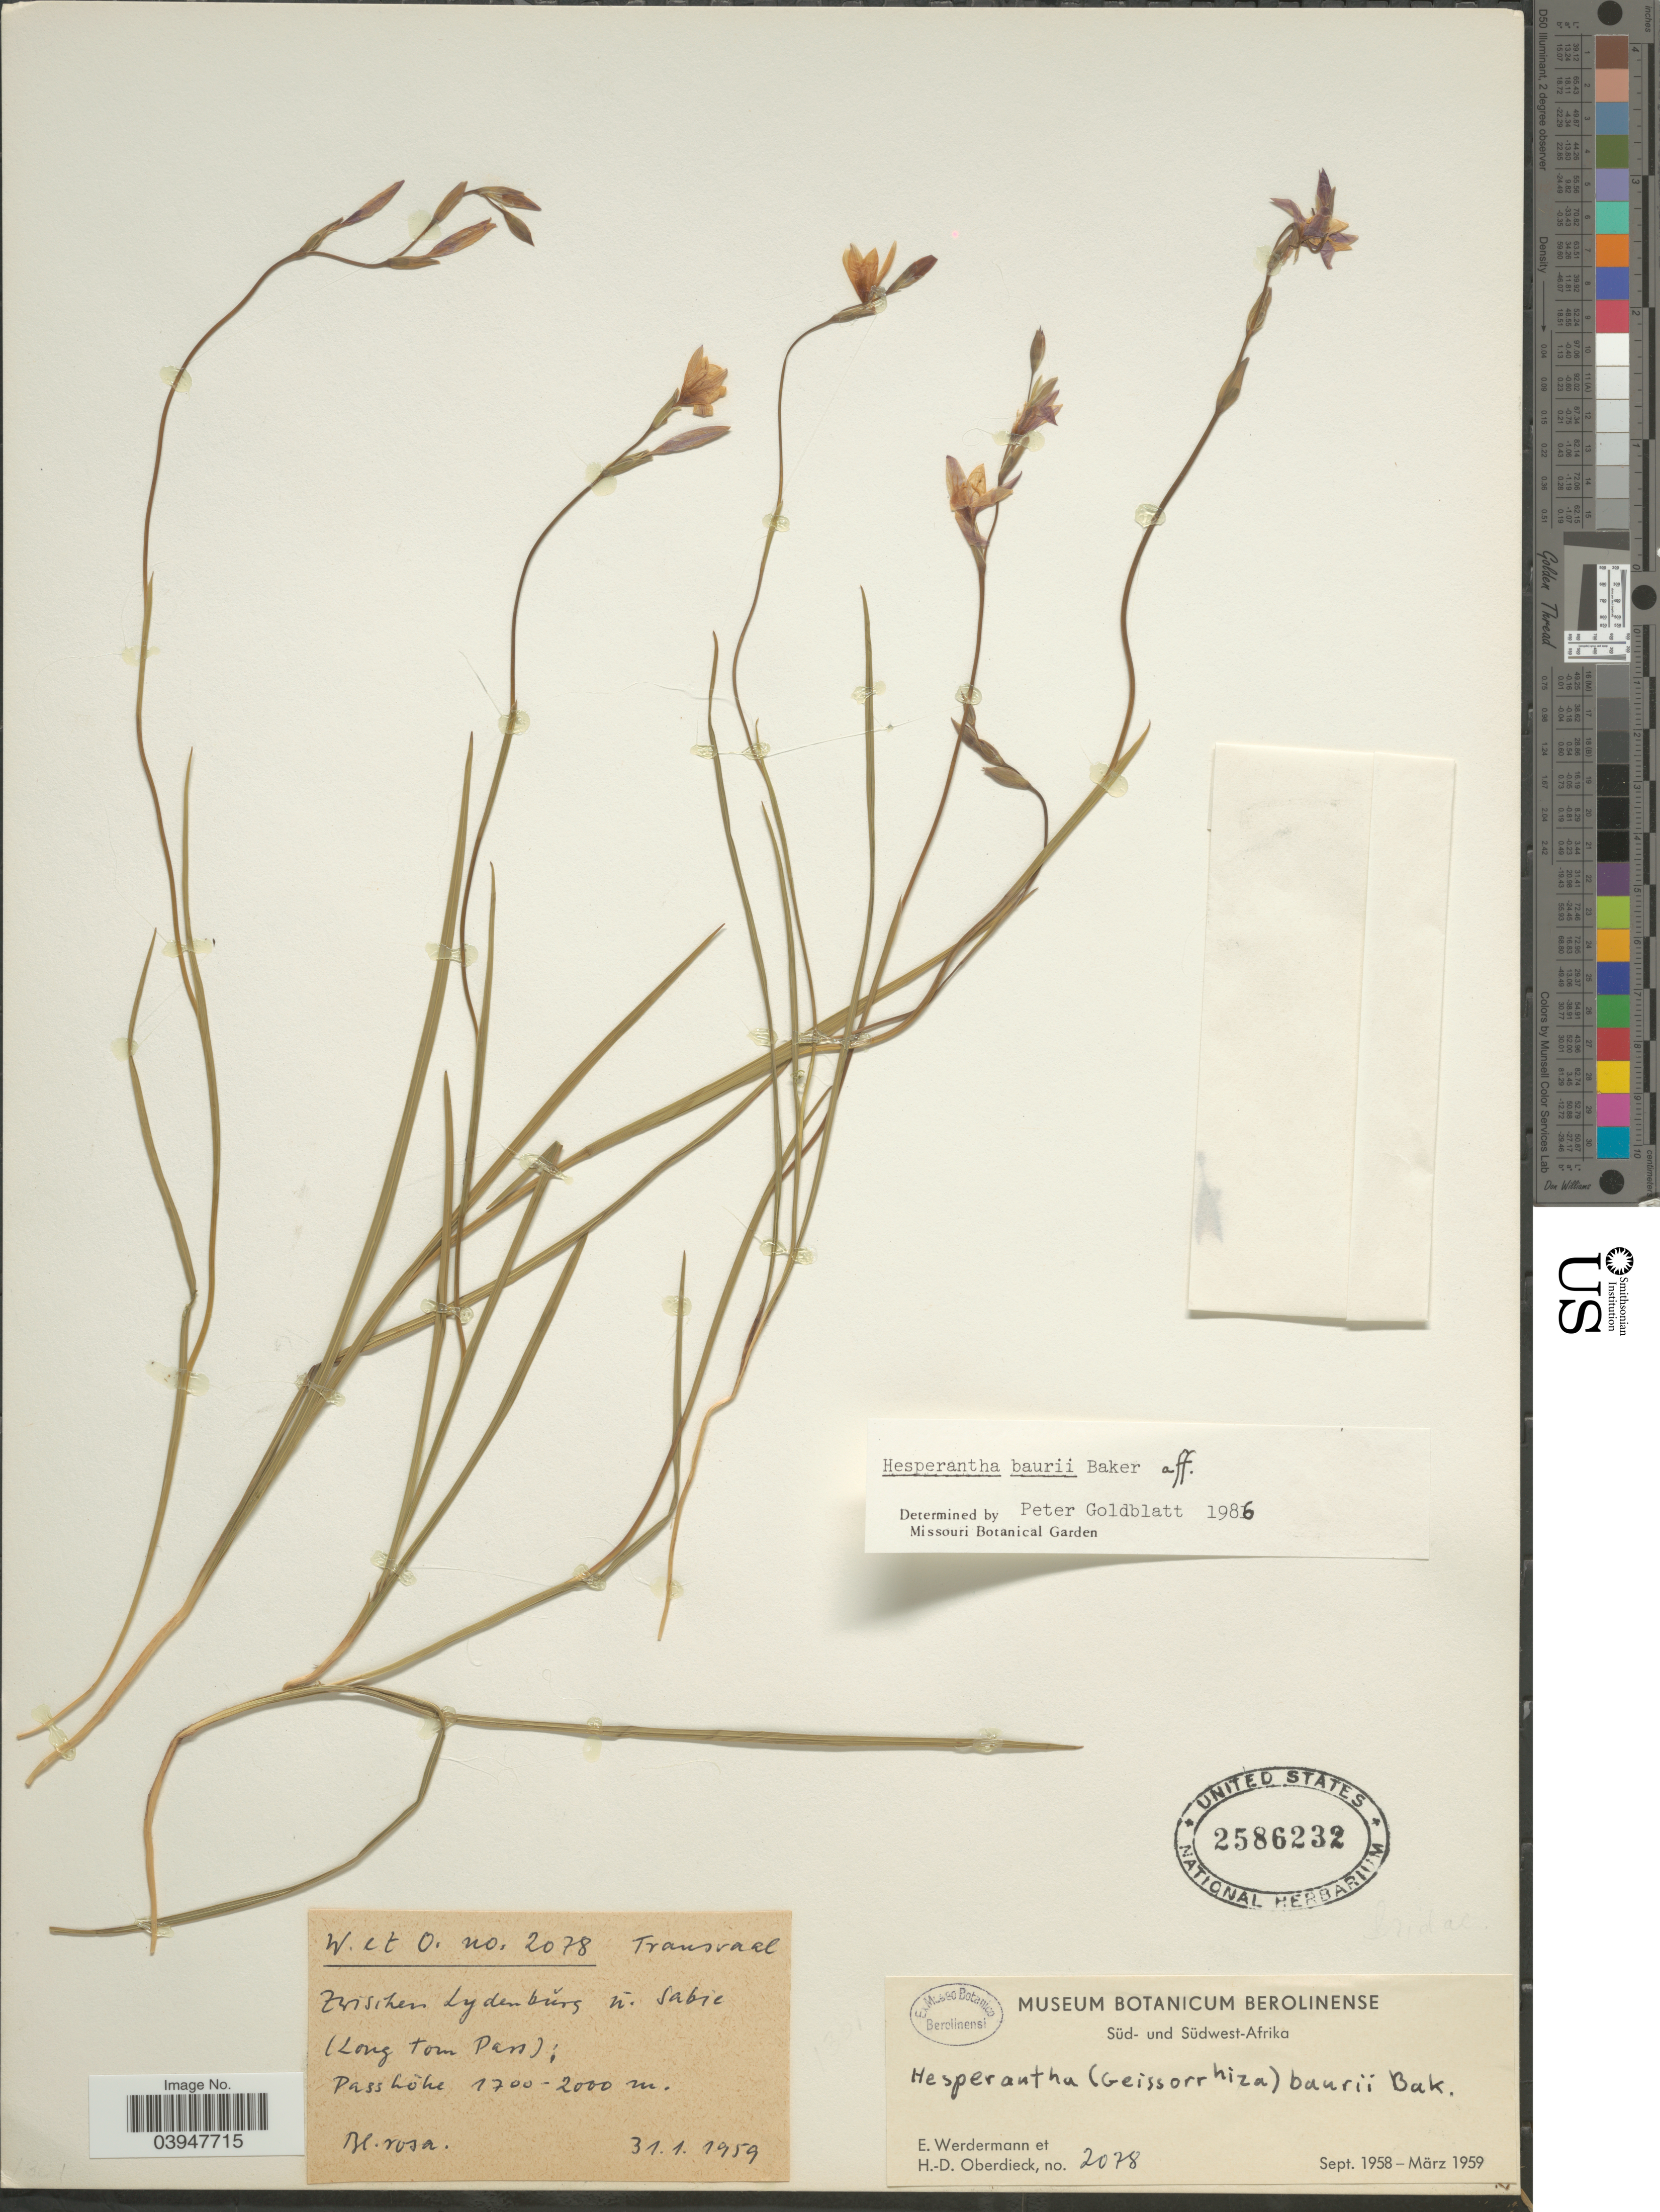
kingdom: Plantae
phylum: Tracheophyta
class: Liliopsida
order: Asparagales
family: Iridaceae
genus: Hesperantha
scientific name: Hesperantha baurii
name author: Baker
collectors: E. Wedermann & H. Oberdieck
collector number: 2078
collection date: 1959-01-31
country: South Africa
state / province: Mpumalanga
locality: Transvaal. Zwischen Lydenburg n. Sable (Long Tom Pass).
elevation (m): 1700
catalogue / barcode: US 2586232